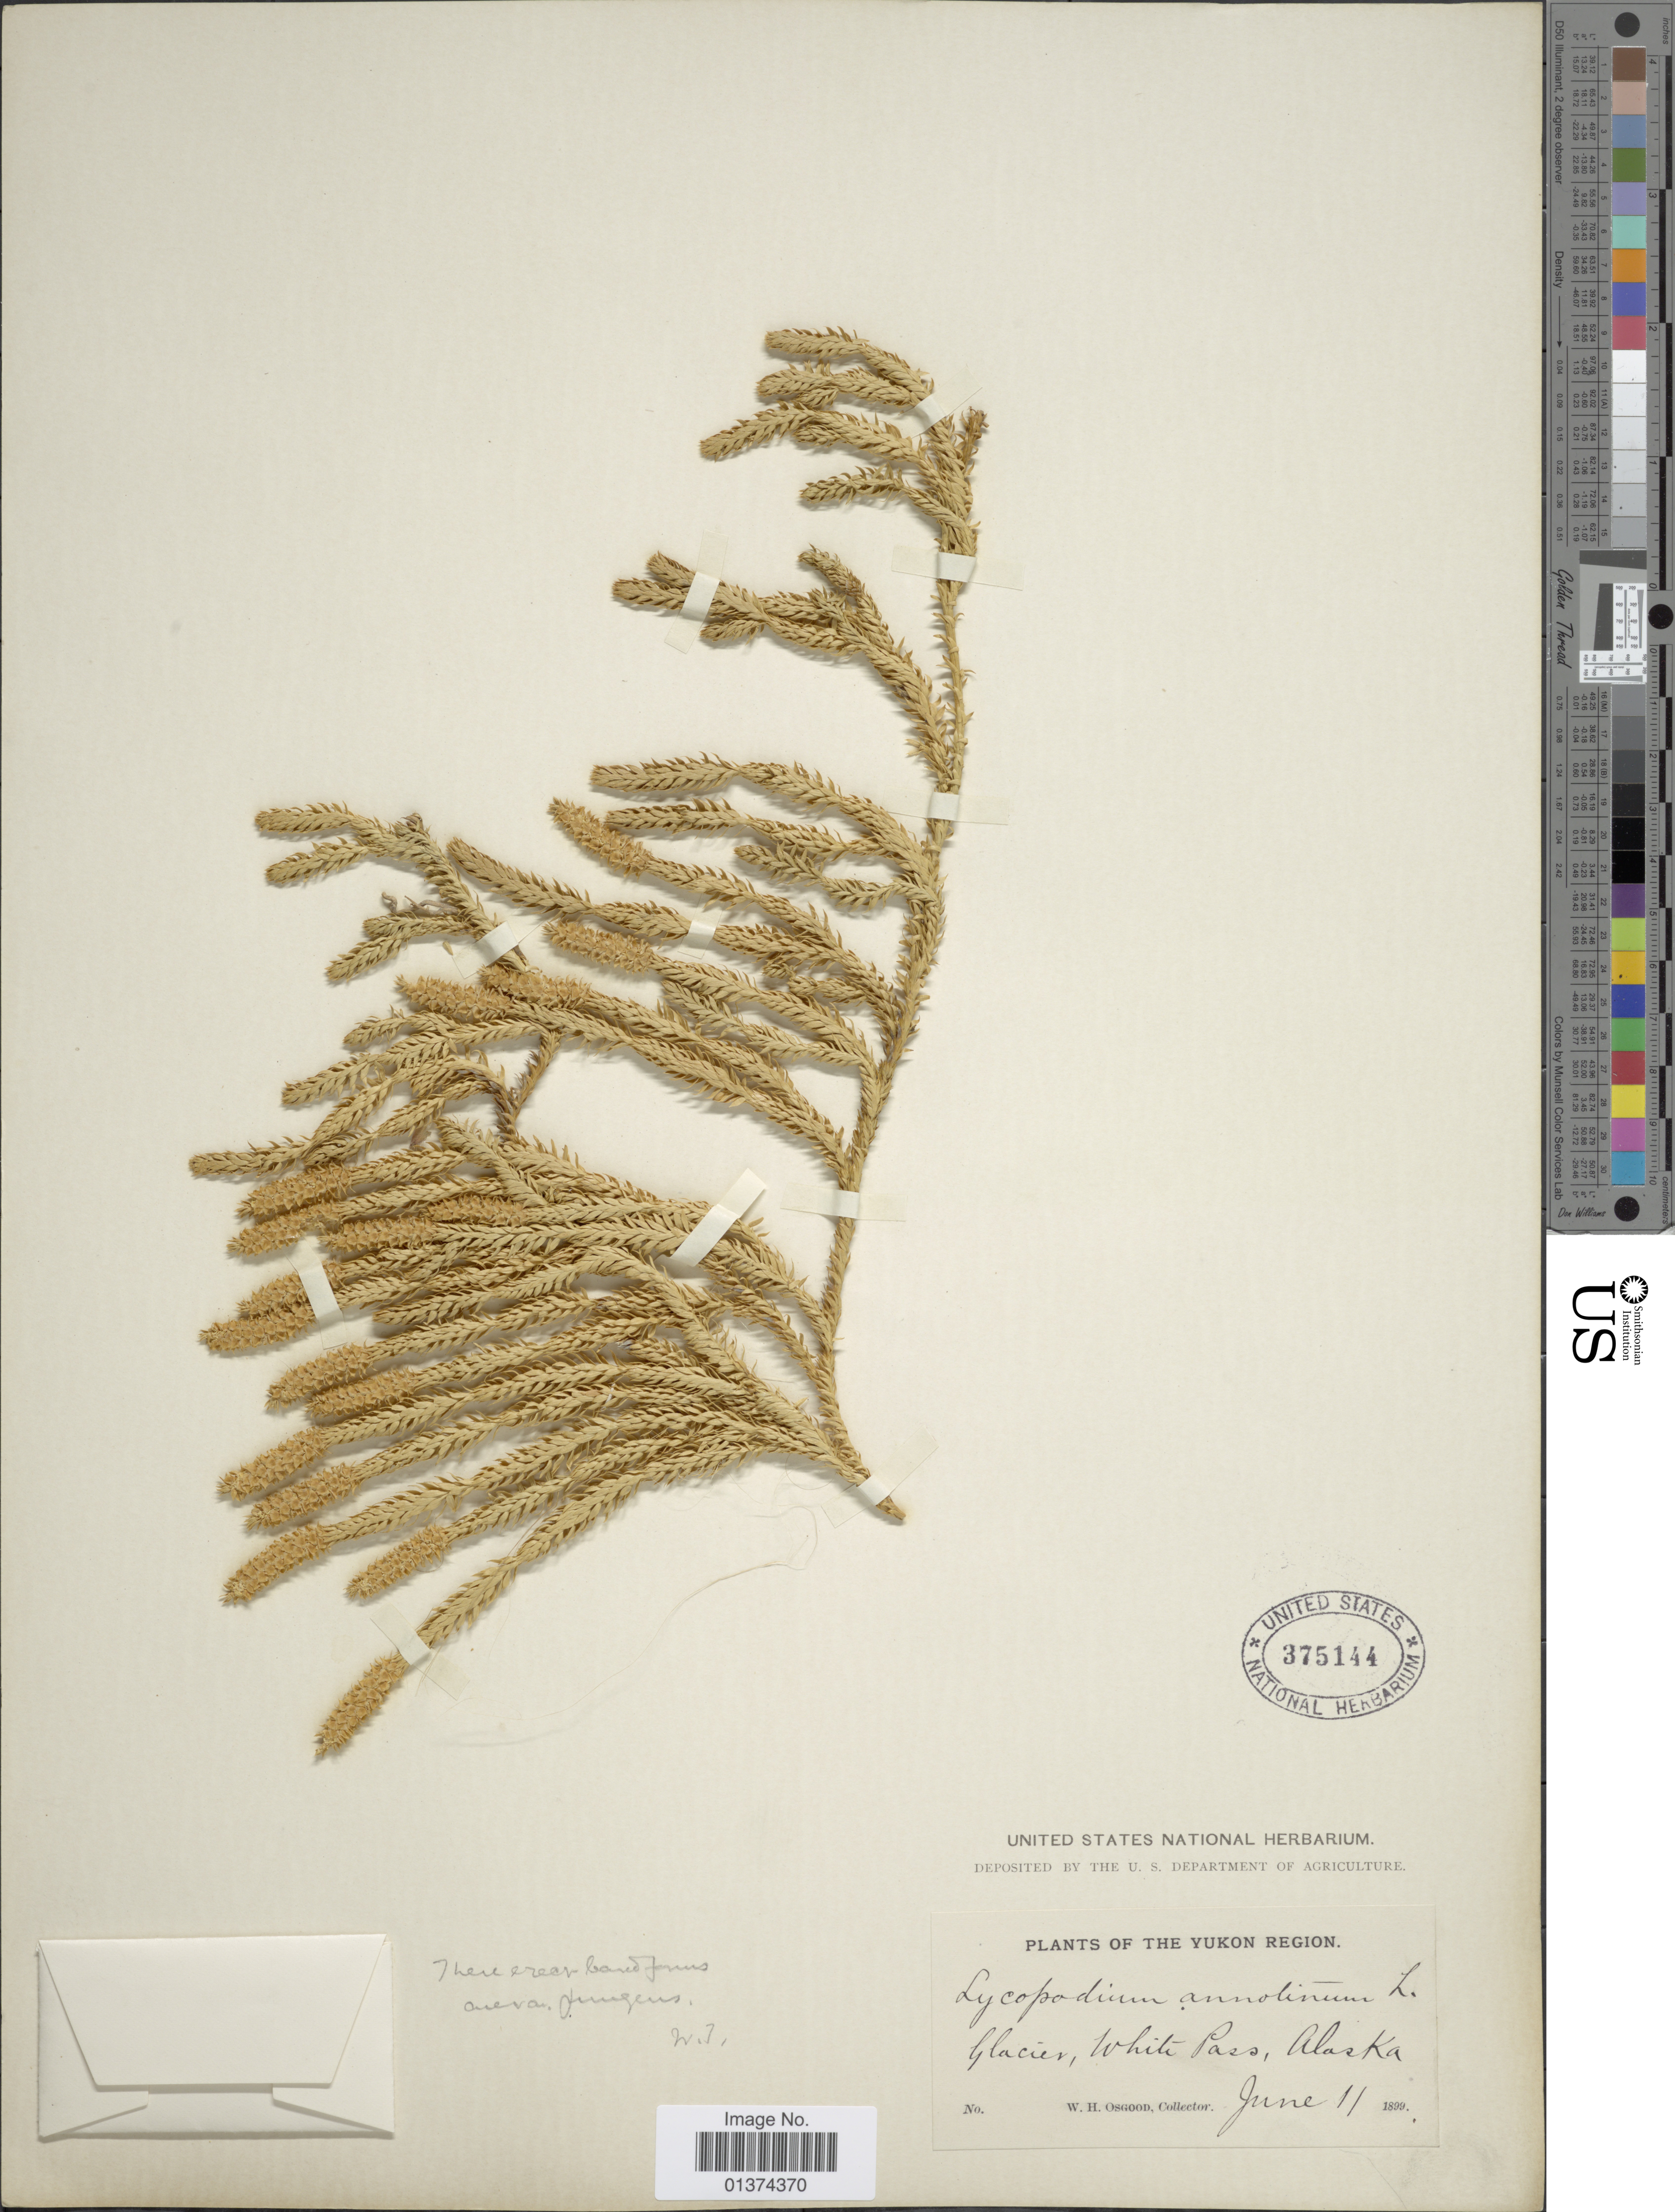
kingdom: Plantae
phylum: Tracheophyta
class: Lycopodiopsida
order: Lycopodiales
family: Lycopodiaceae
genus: Spinulum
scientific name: Spinulum annotinum subsp. annotinum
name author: (L.) A. Haines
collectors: W. Osgood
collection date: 1899-06-11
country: United States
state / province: Alaska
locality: Yukon Region, Glacier, White Pass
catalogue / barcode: US 375144